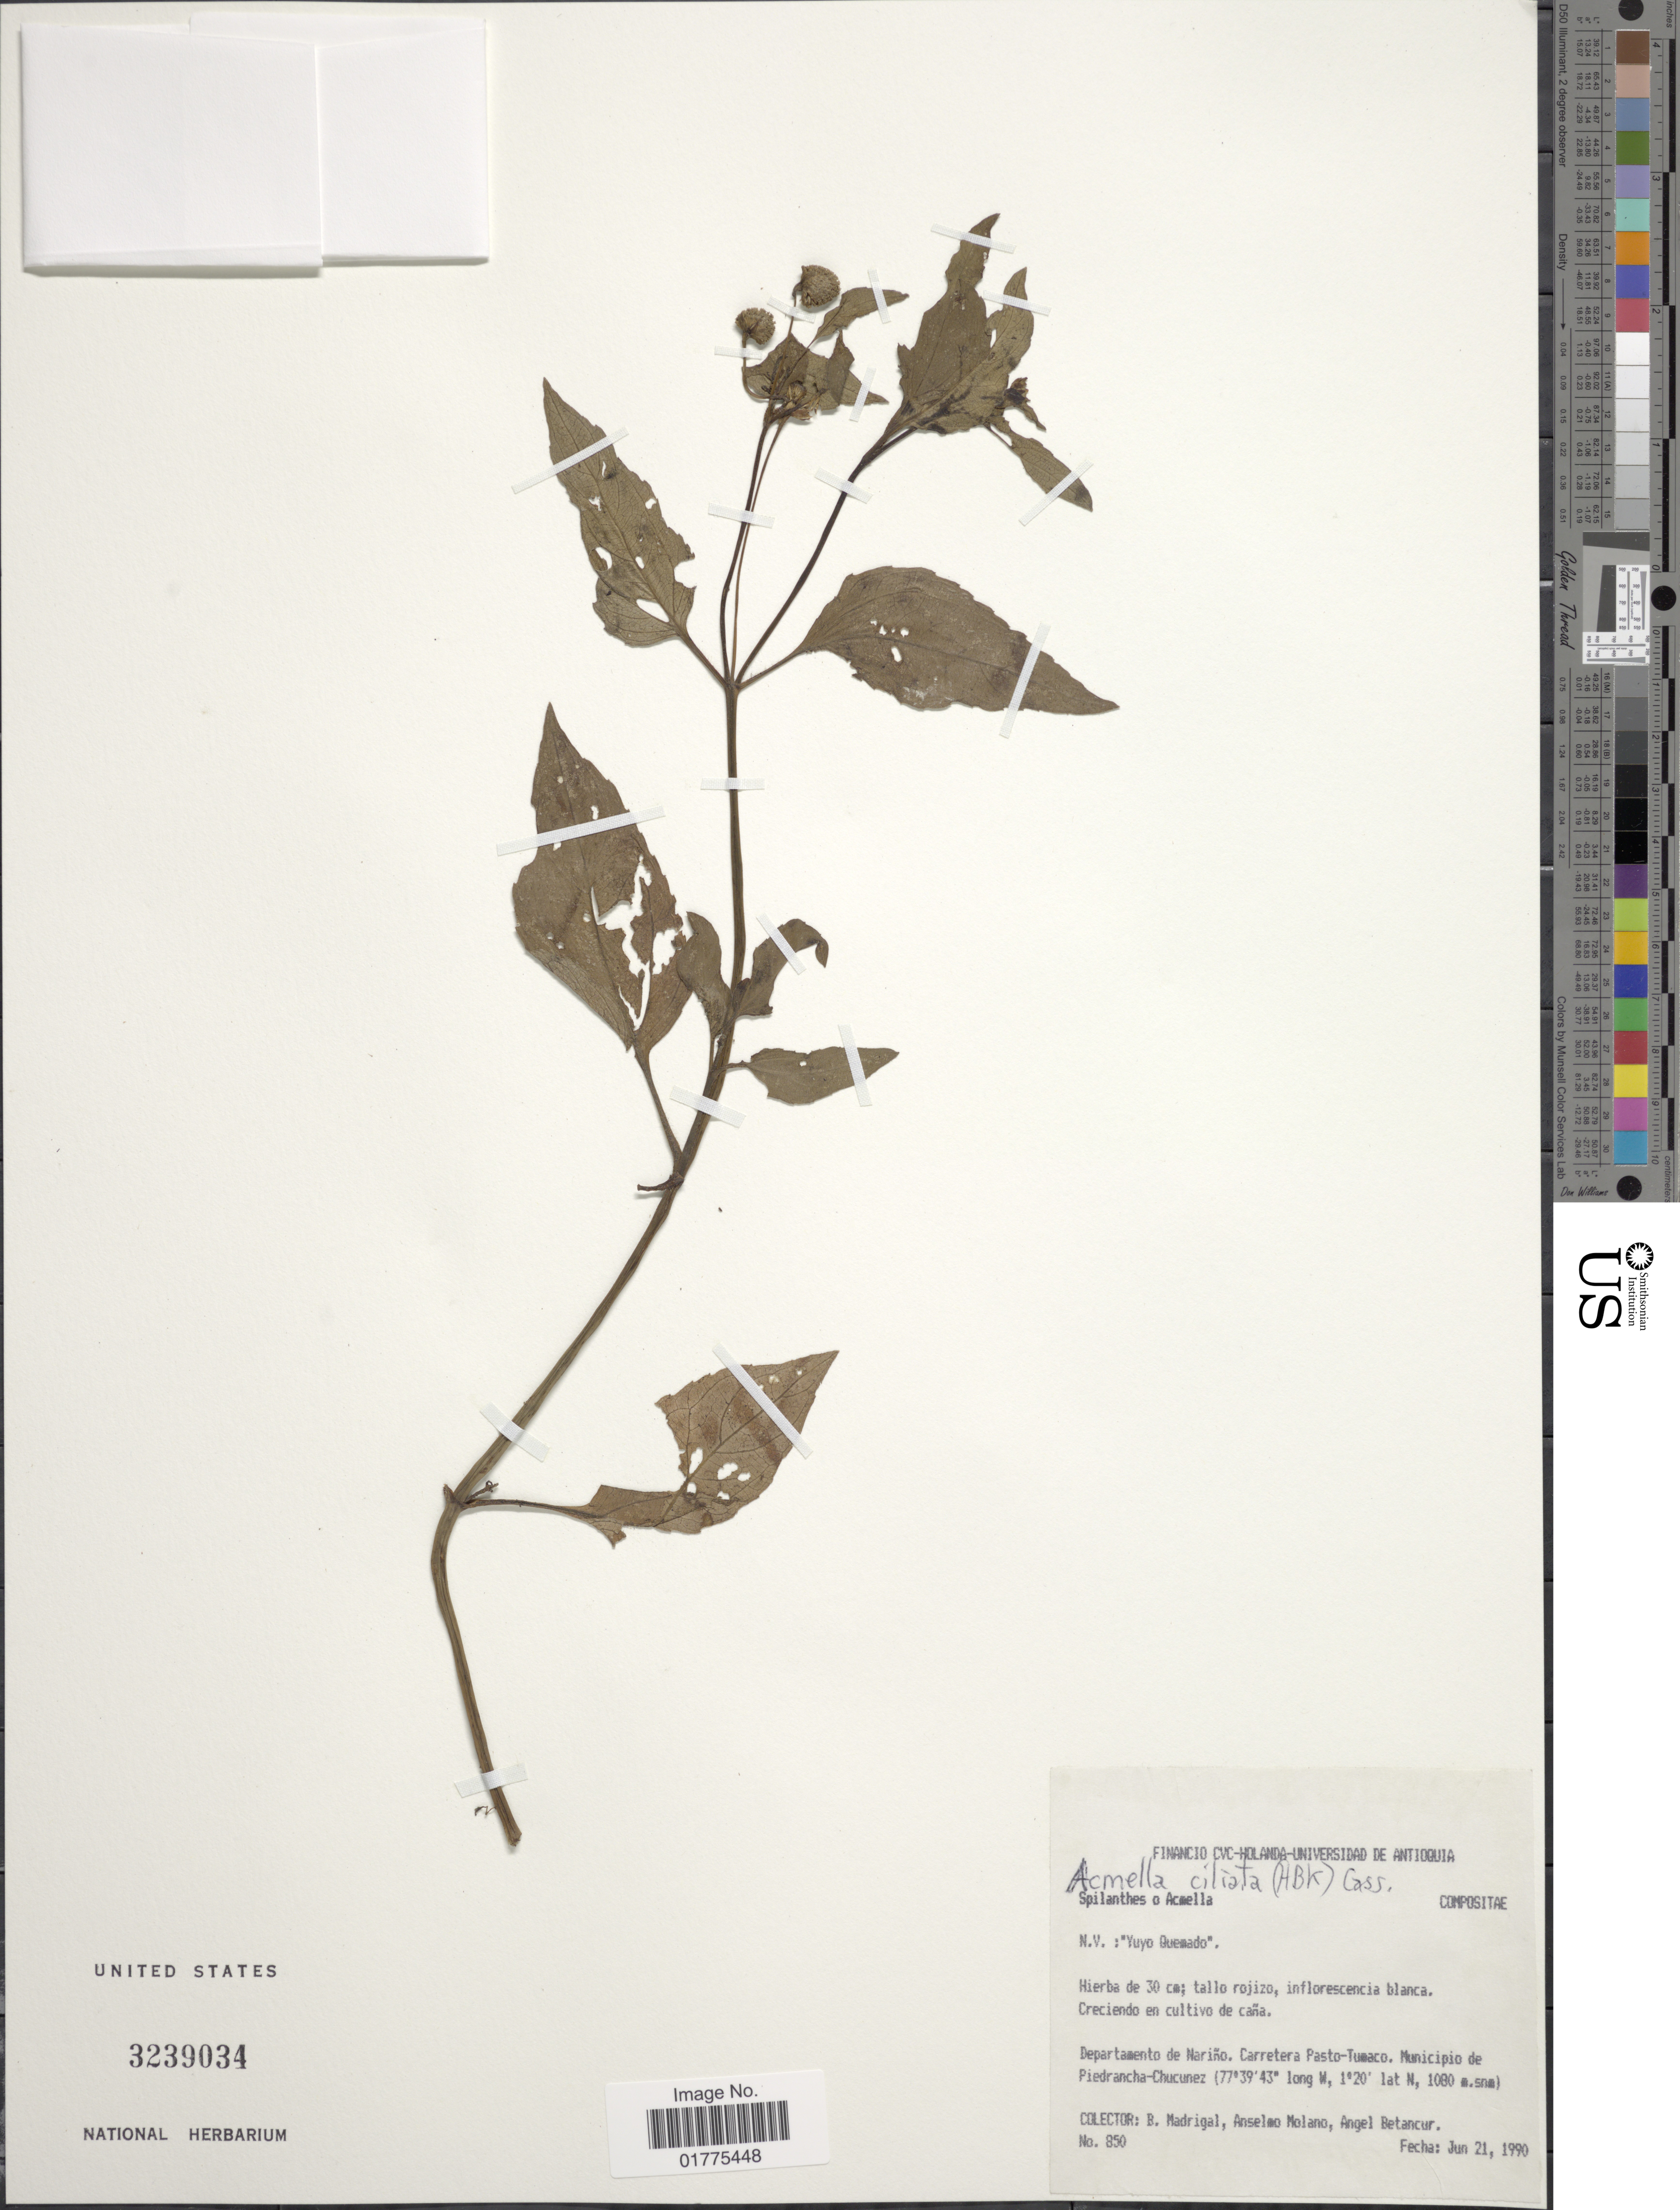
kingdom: Plantae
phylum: Tracheophyta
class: Magnoliopsida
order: Asterales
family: Asteraceae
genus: Acmella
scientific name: Acmella ciliata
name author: (Kunth) Cass.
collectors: B. E. Madrigal, A. Molano & A. Betancur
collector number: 850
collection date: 1990-06-21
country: Colombia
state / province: Nariño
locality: Carretera Pasto-Tumaco. Municipio de Piedrancha-Chucunez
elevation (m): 1080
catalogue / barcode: US 3239034